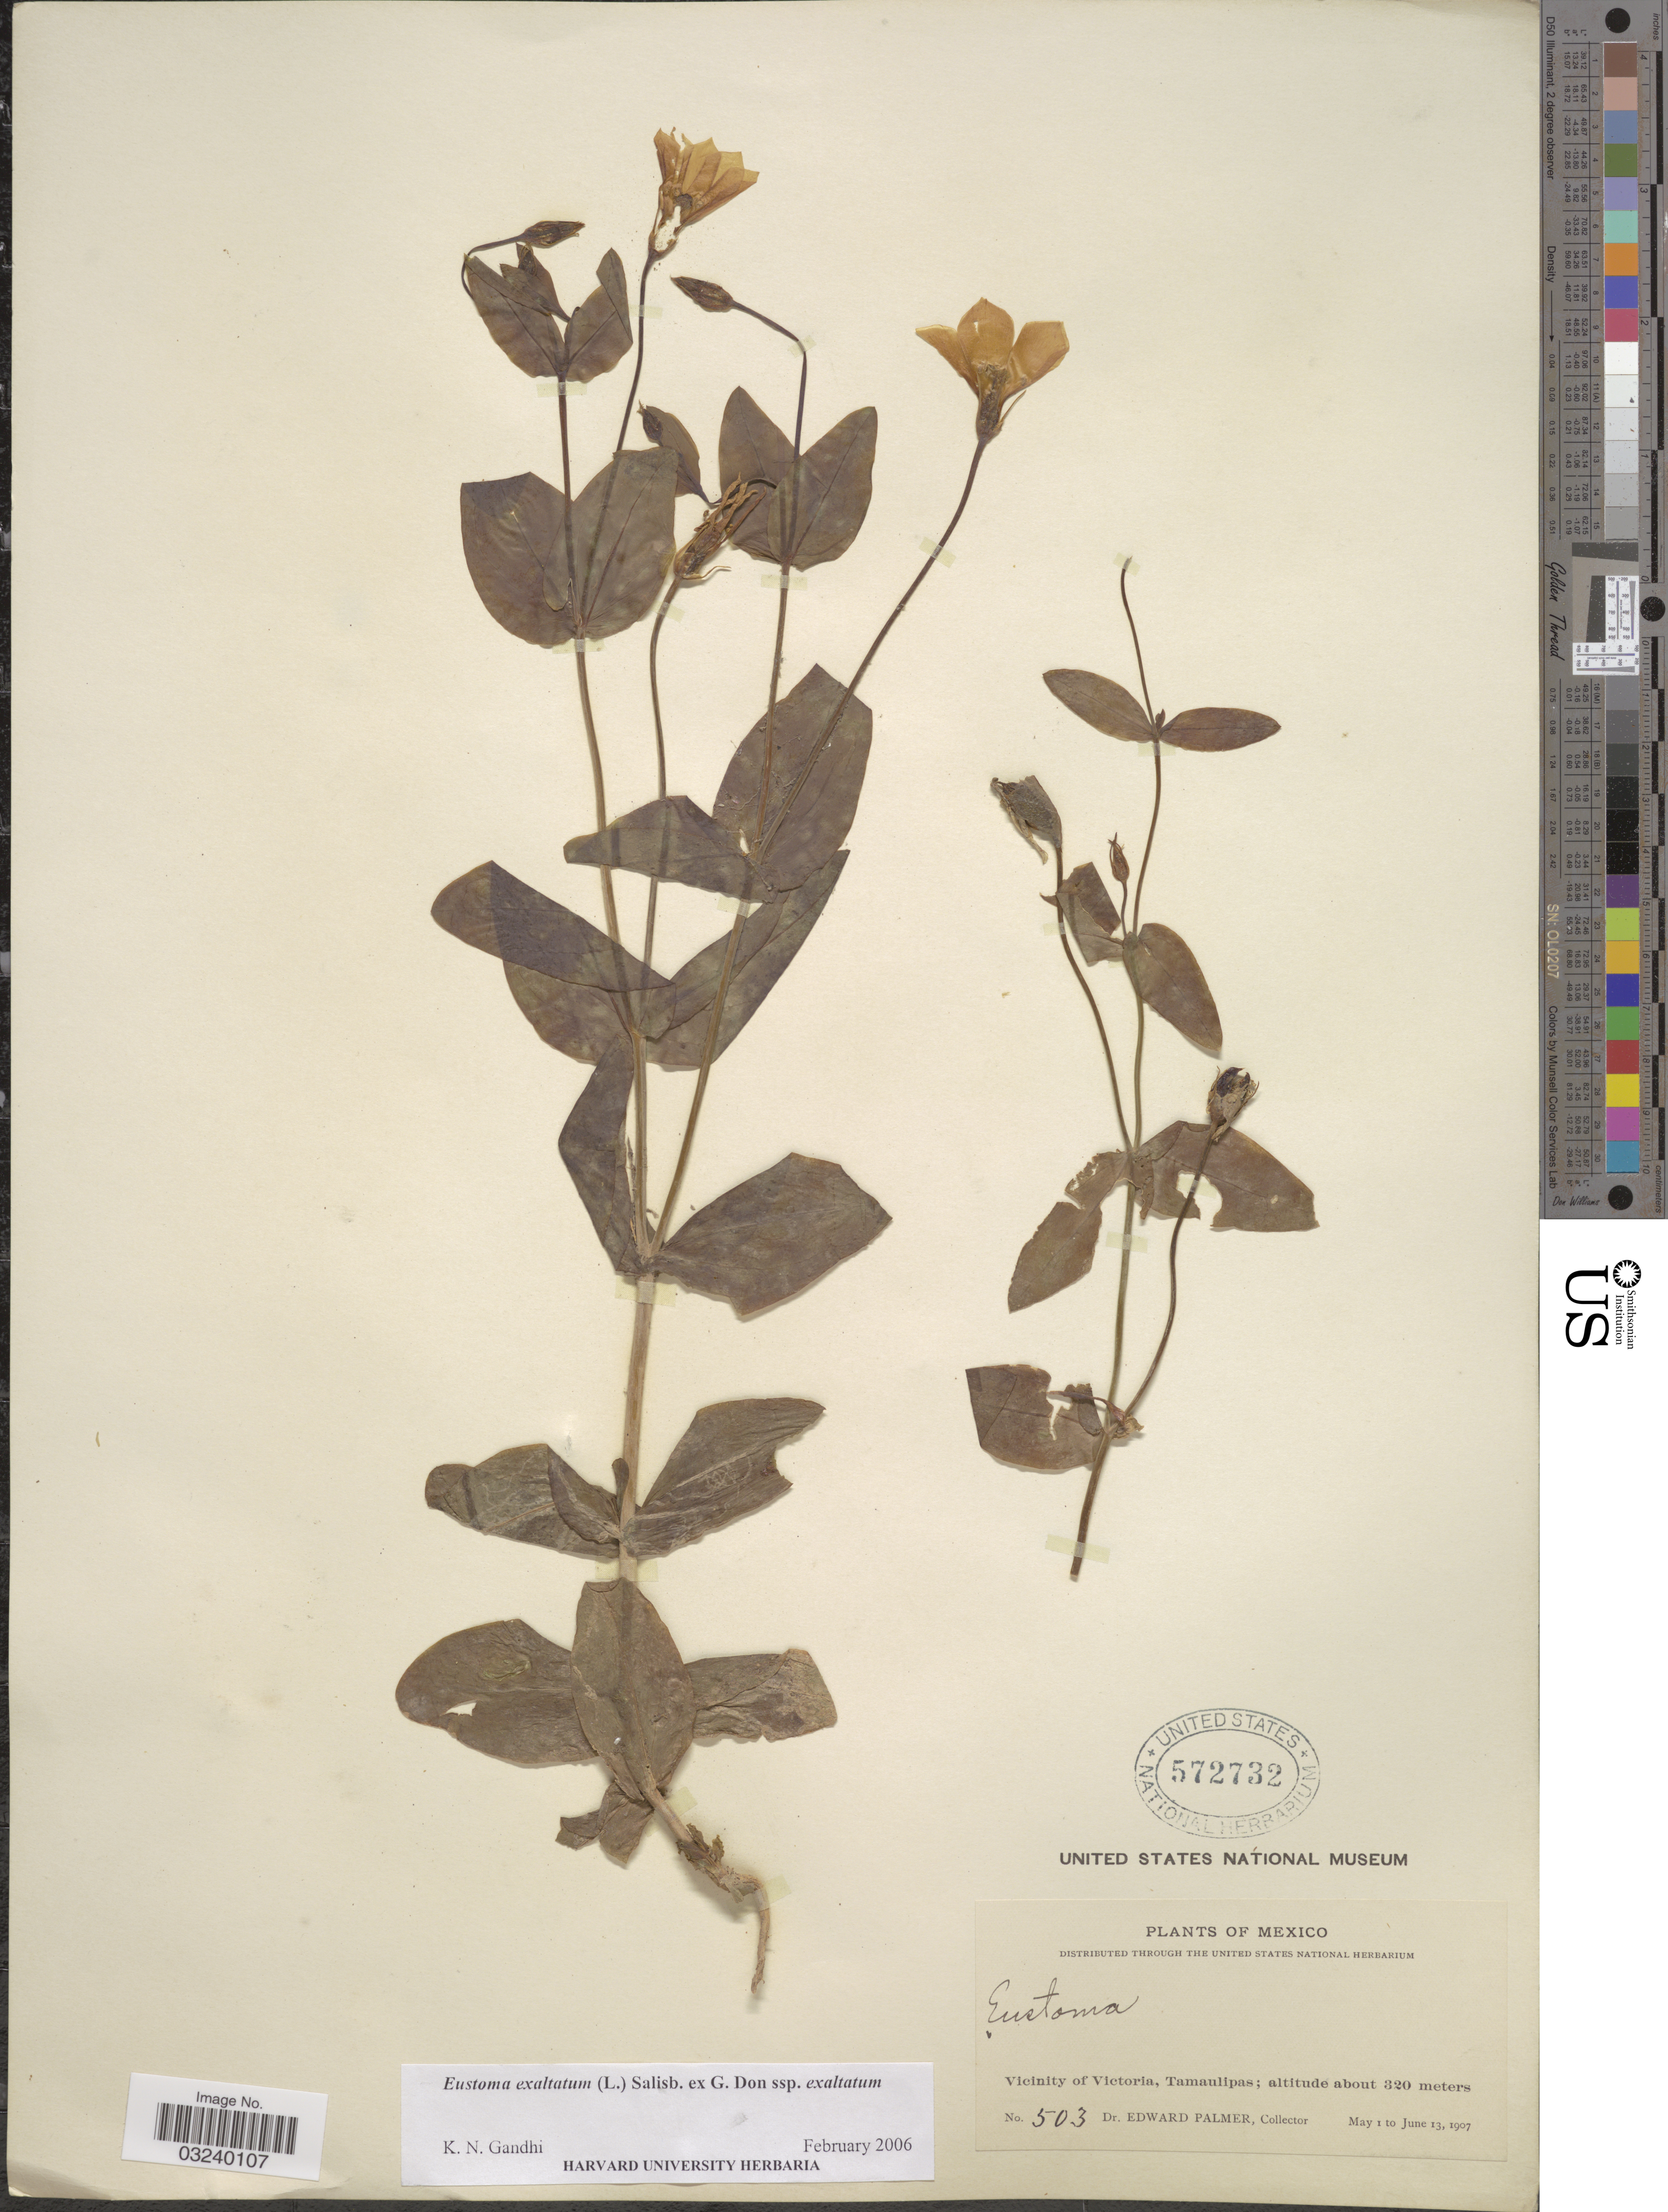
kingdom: Plantae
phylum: Tracheophyta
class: Magnoliopsida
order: Gentianales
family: Gentianaceae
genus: Eustoma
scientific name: Eustoma exaltatum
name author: (L.) Salisb. ex Don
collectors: E. Palmer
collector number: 503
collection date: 1907-05-01/1907-06-13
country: Mexico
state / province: Tamaulipas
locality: Vicinity of Victoria.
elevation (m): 320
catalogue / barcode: US 572732